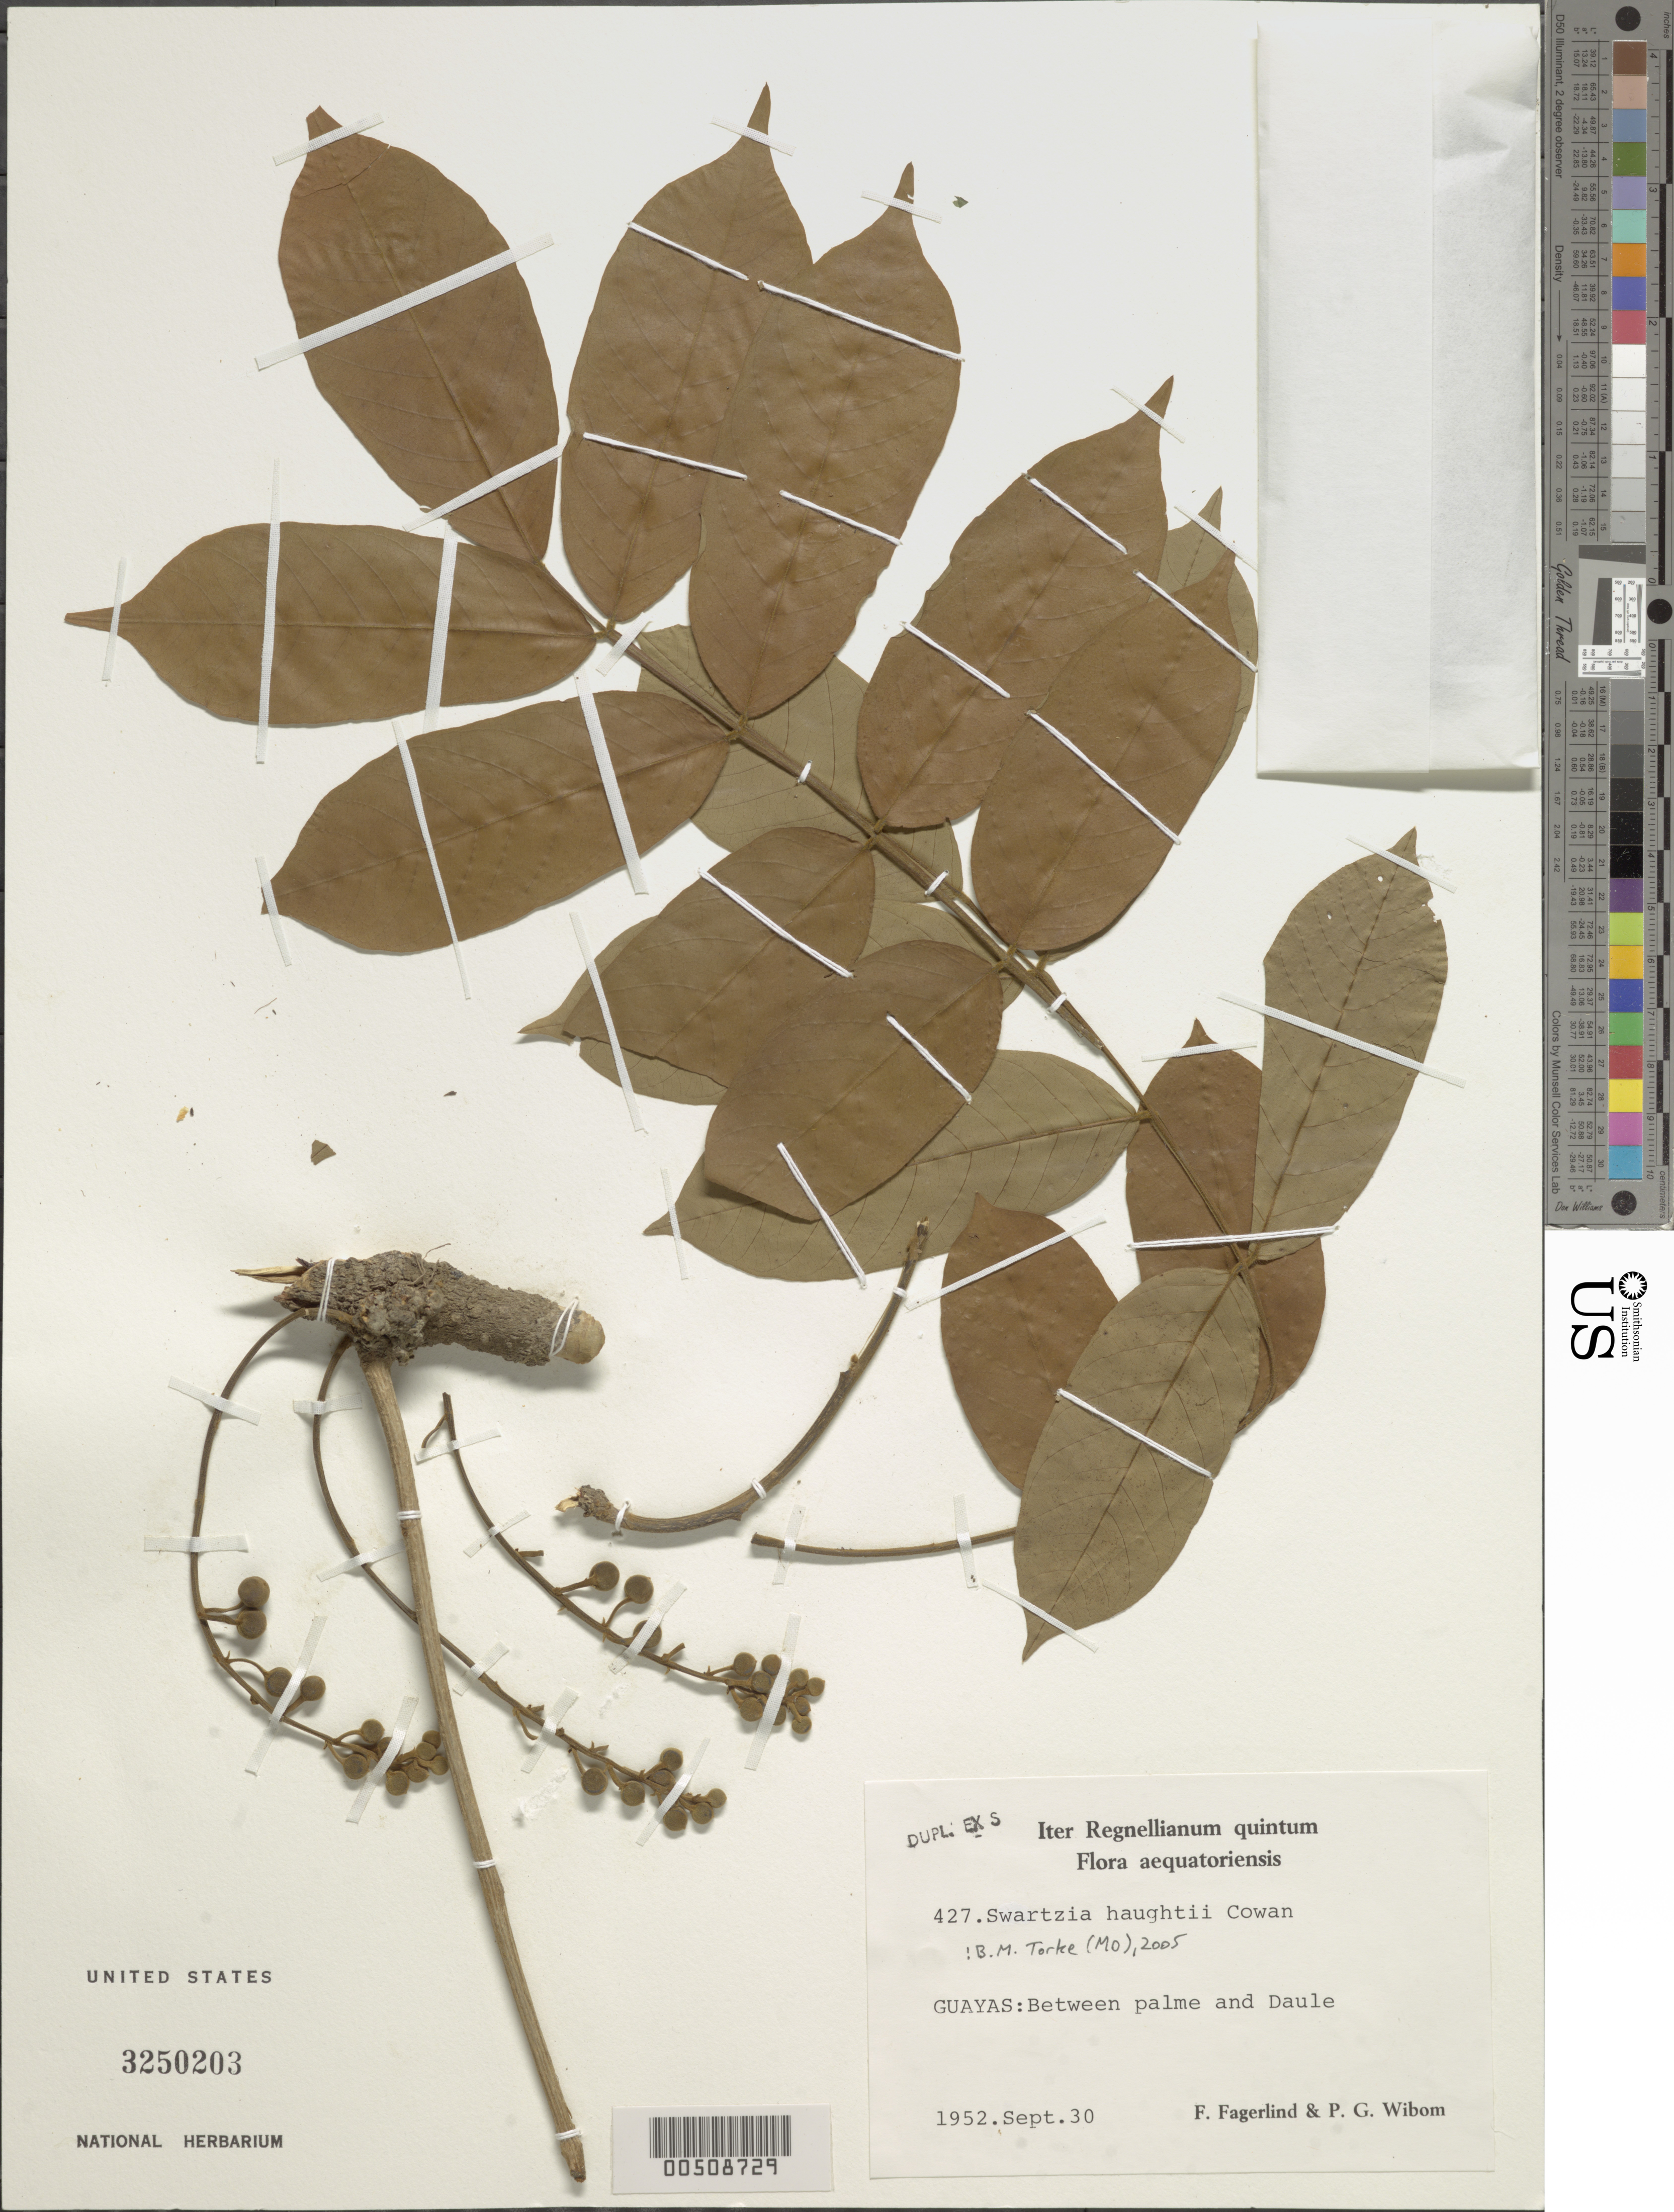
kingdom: Plantae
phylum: Tracheophyta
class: Magnoliopsida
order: Fabales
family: Fabaceae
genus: Swartzia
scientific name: Swartzia haughtii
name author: R.S. Cowan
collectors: F. Fagerlind & P. Wibom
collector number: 427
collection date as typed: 30 Sep 1952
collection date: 1952-09-30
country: Guyana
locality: Between palme and daule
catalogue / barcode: US 3250203